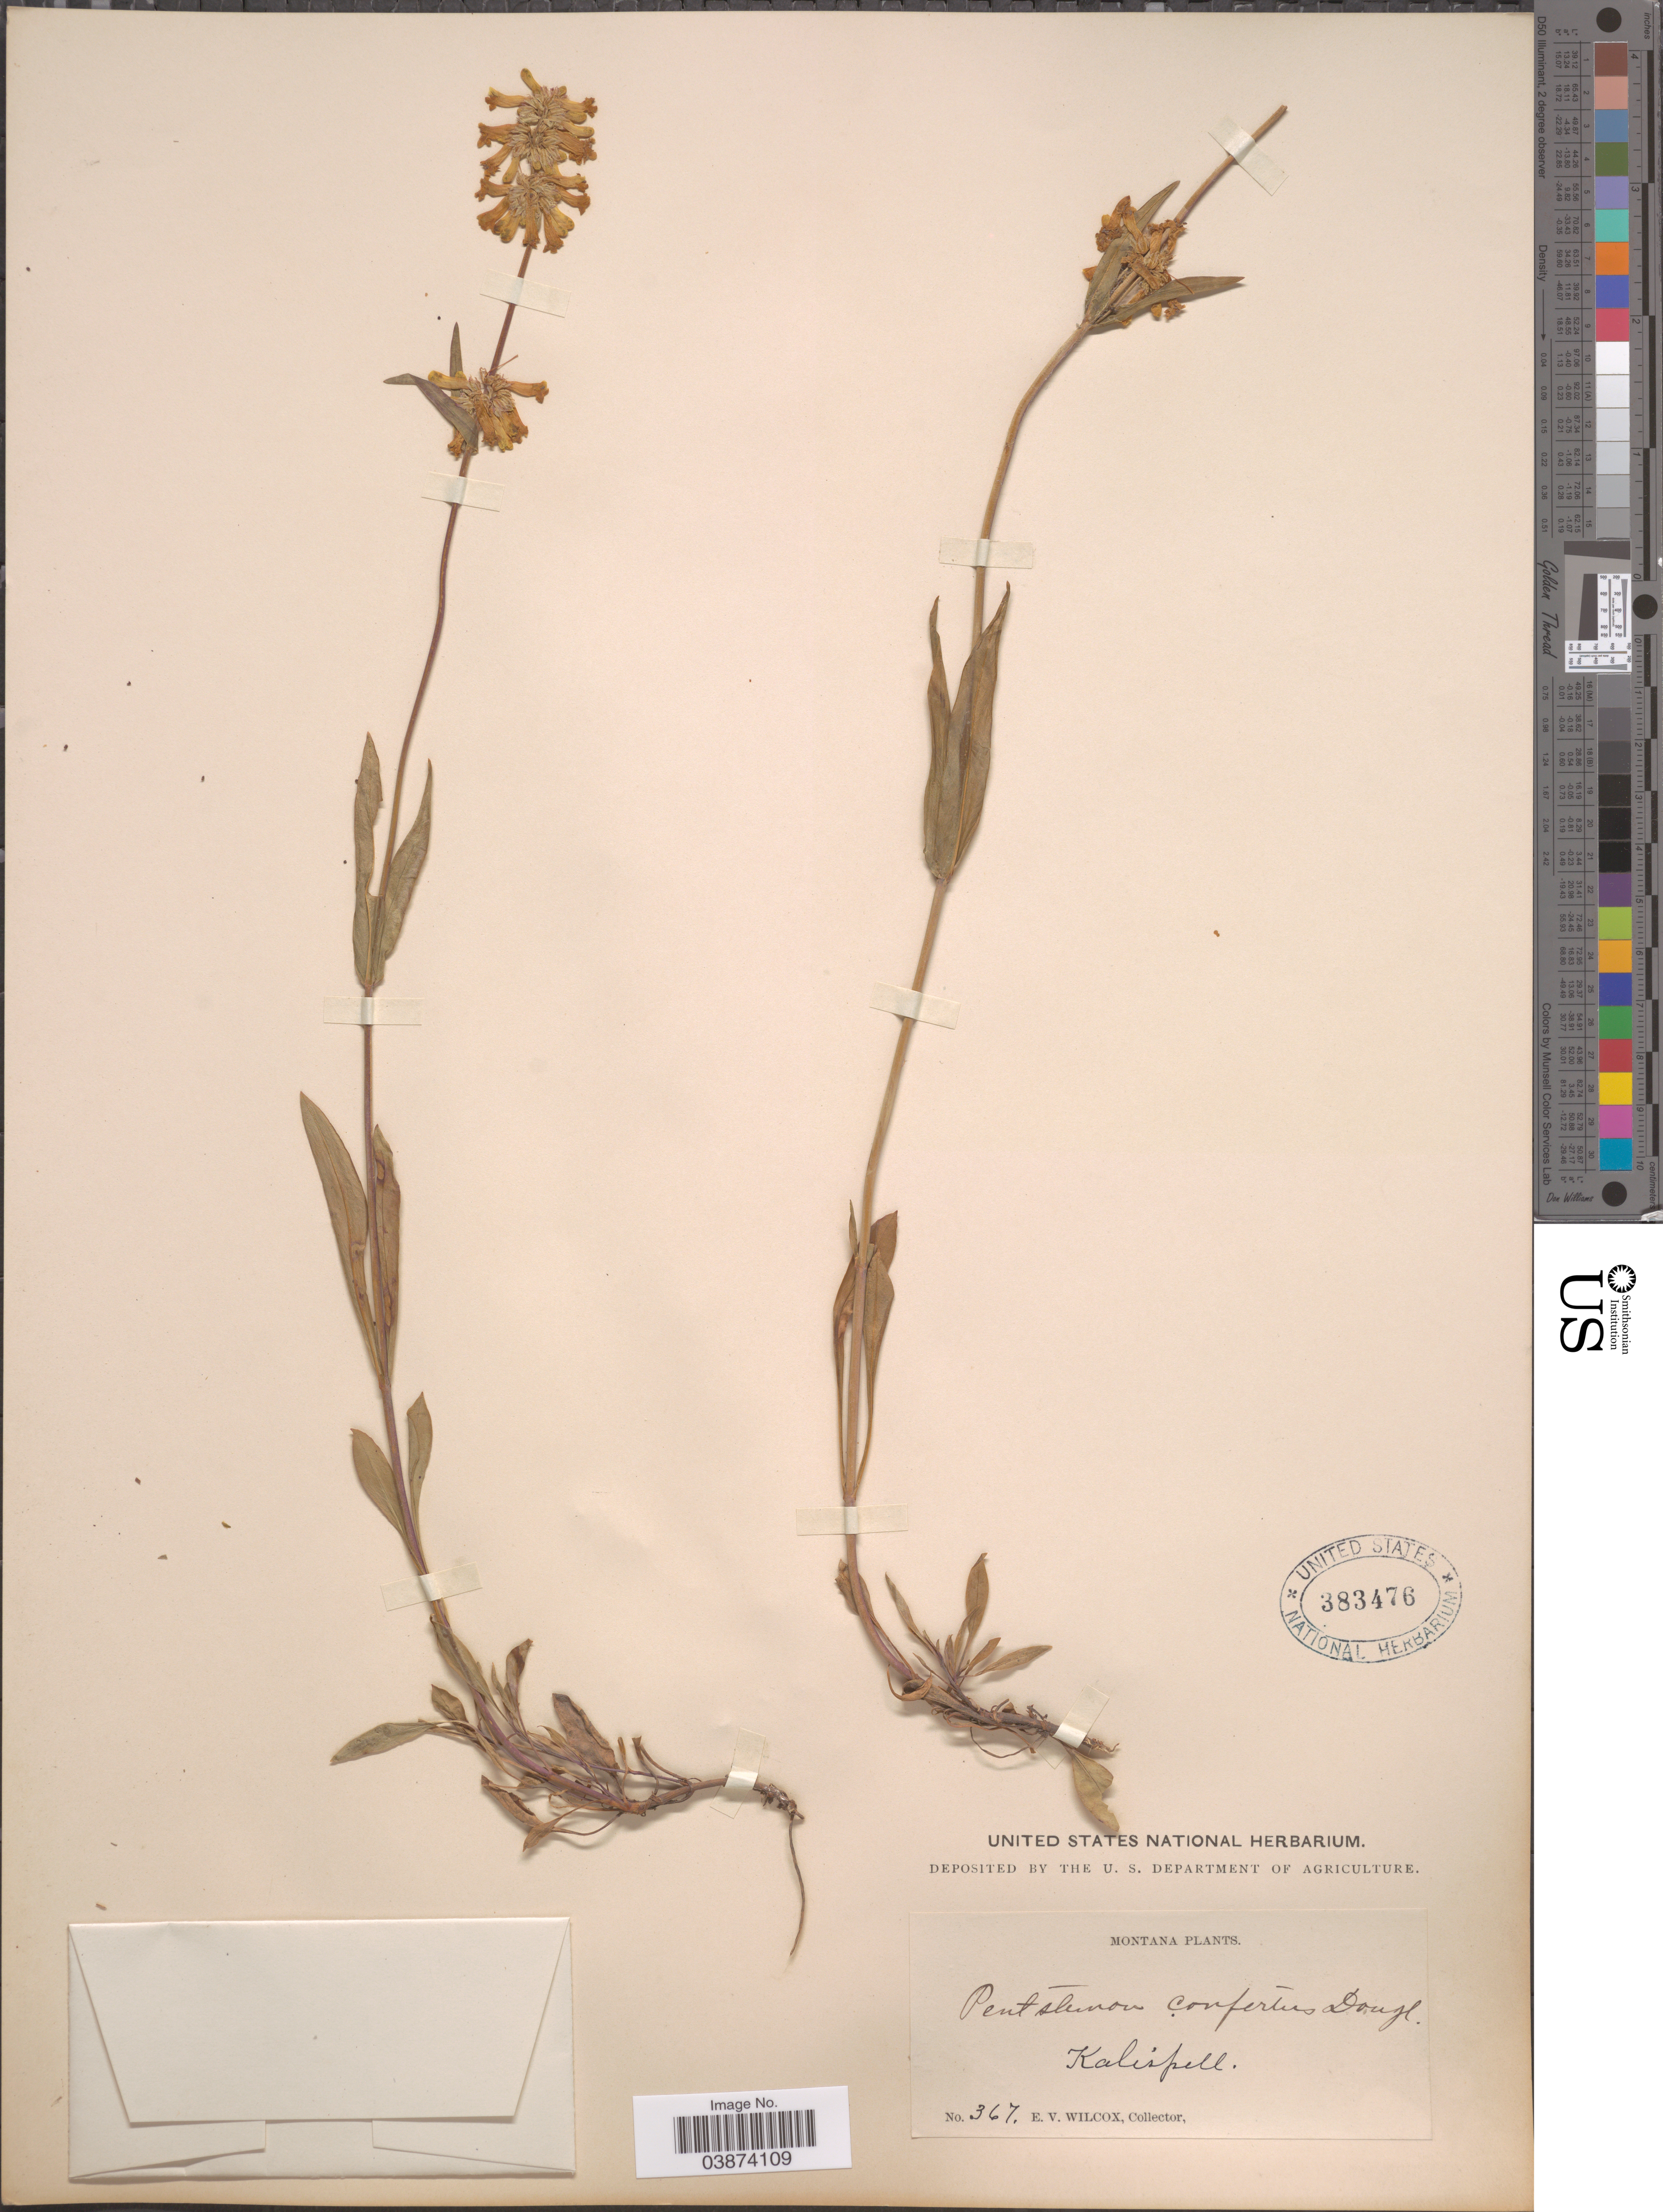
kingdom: Plantae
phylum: Tracheophyta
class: Magnoliopsida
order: Lamiales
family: Plantaginaceae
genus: Penstemon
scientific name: Penstemon confertus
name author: Douglas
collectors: E. V. Wilcox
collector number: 367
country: United States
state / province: Montana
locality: Kalispell.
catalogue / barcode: US 383476